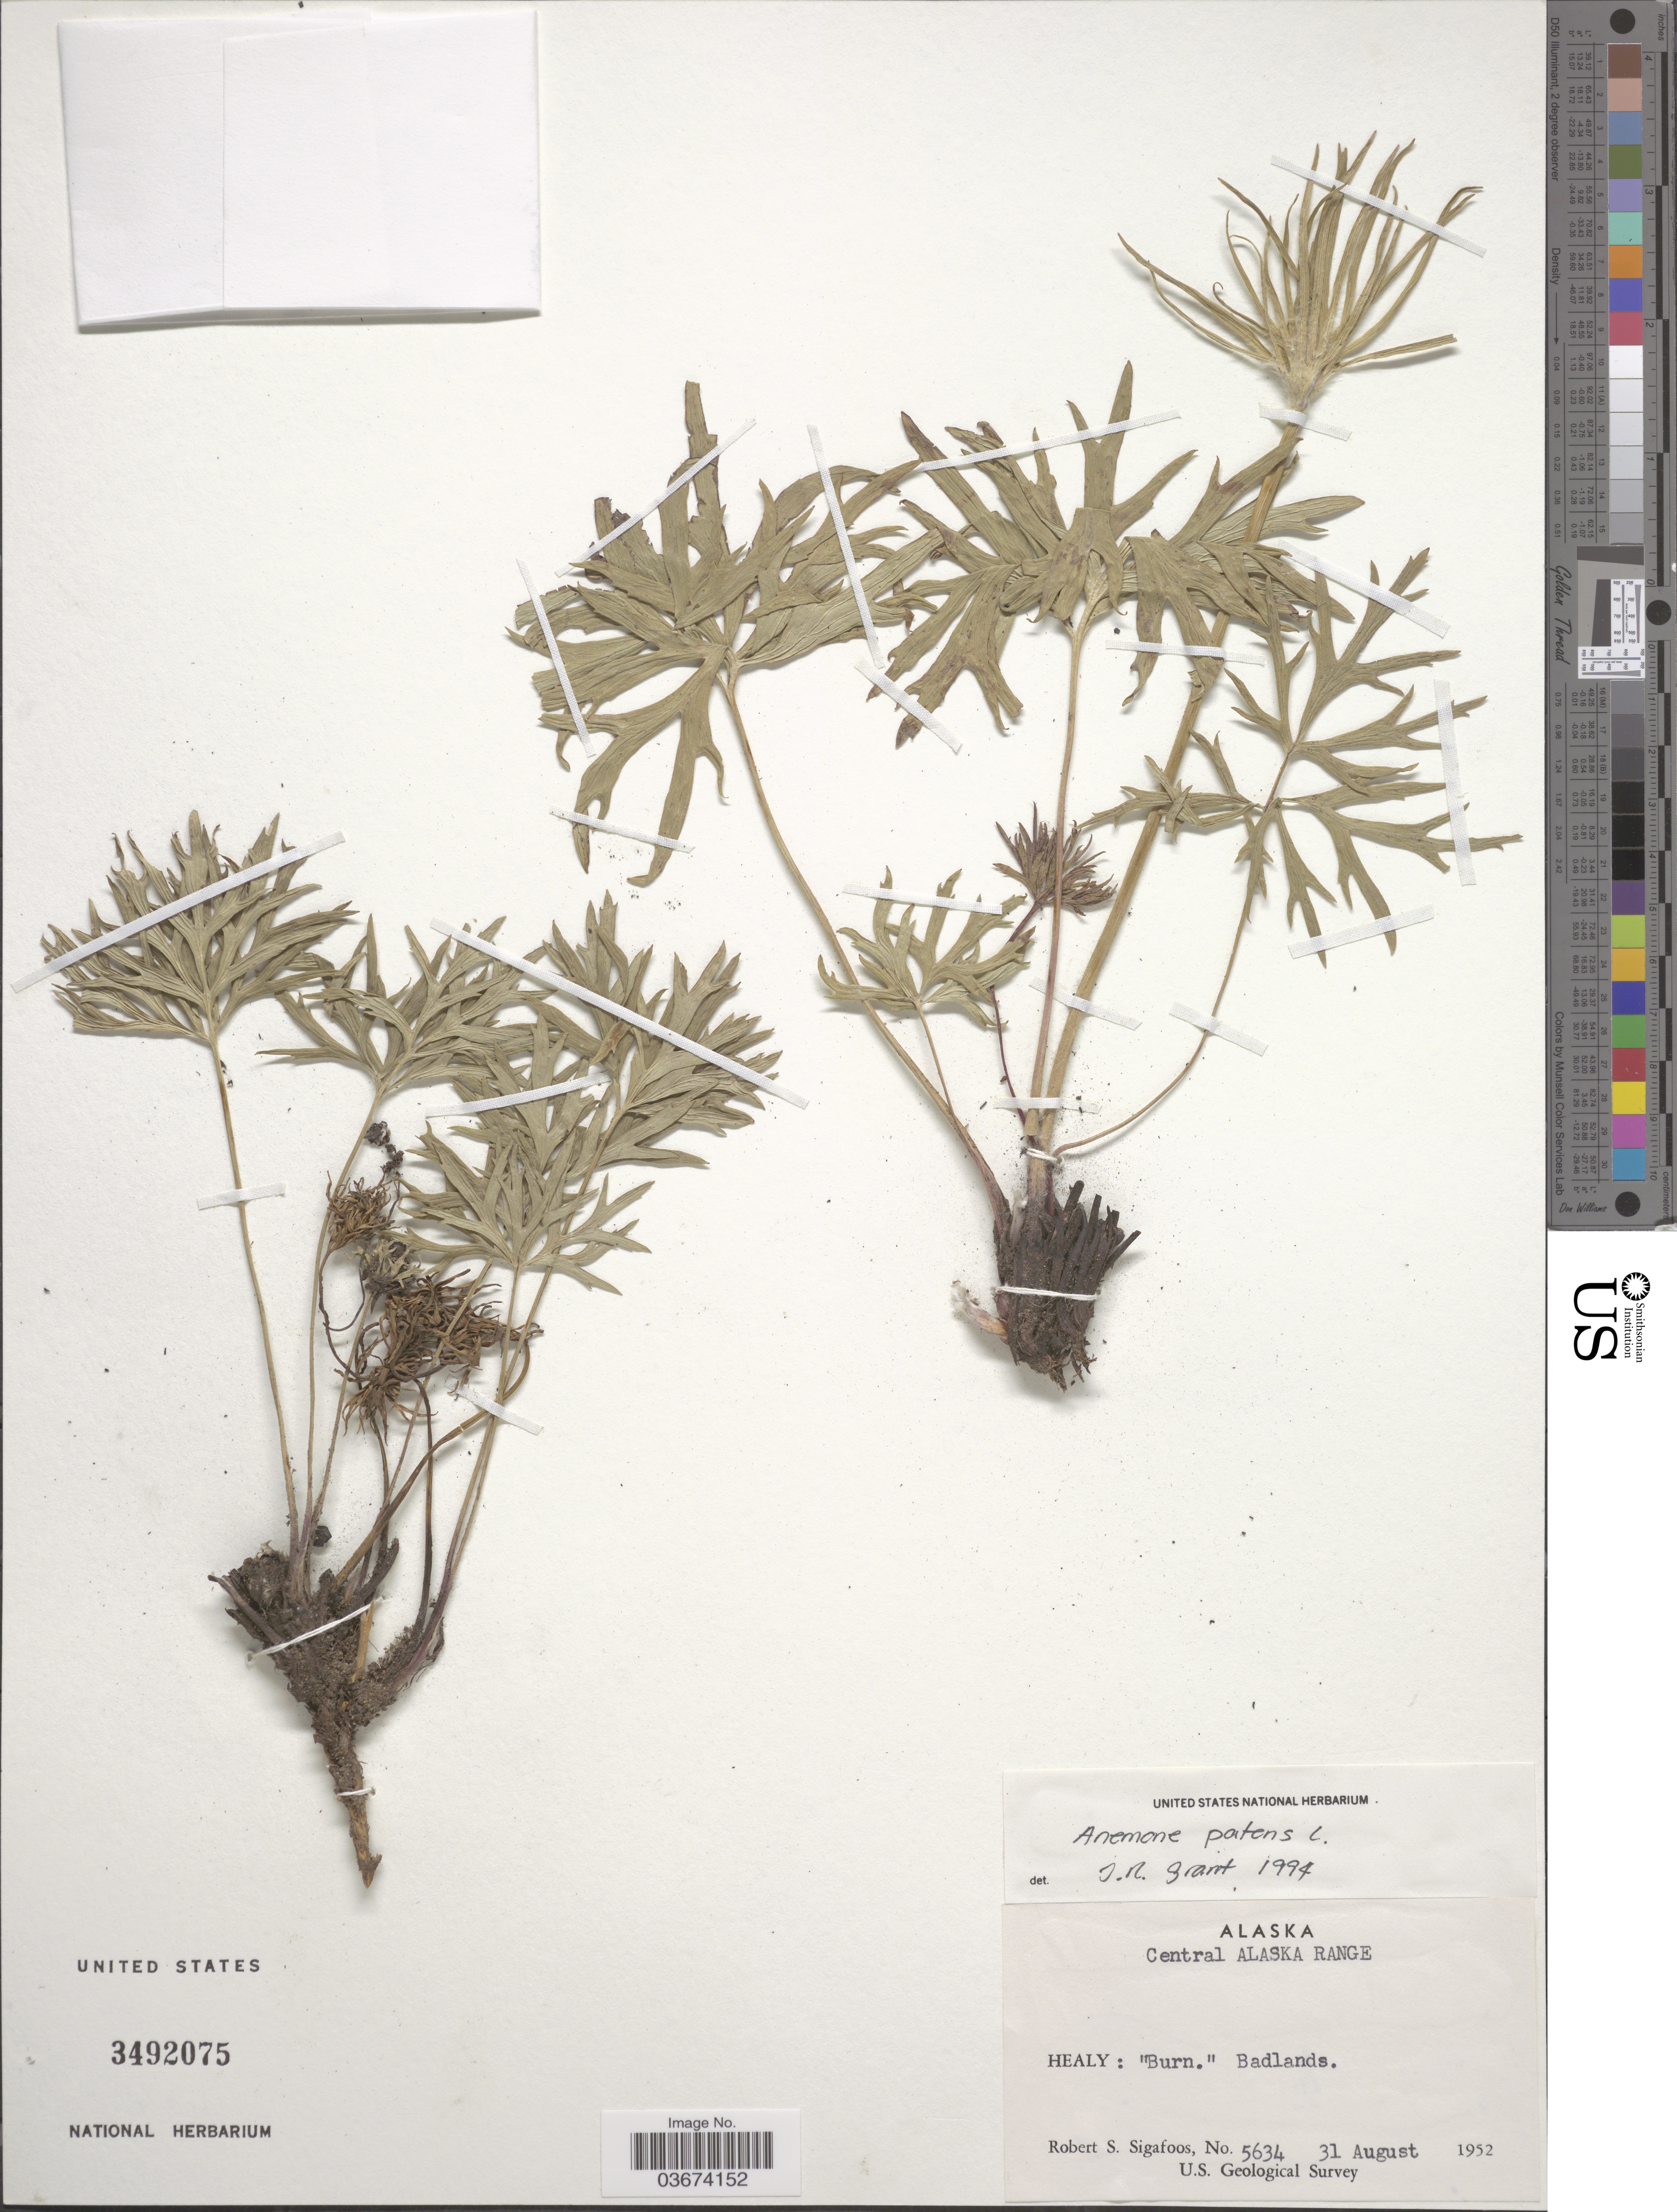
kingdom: Plantae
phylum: Tracheophyta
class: Magnoliopsida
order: Ranunculales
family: Ranunculaceae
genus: Pulsatilla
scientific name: Pulsatilla nuttalliana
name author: (DC.) Bercht. & J. Presl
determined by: Strong, Mark T., (BOT), Smithsonian Institution - National Museum of Natural History (UNITED STATES)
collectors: R. Sigafoos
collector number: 5634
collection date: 1952-08-31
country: United States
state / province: Alaska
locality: Central Alaska Range. Healy: "Burn." Badlands.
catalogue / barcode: US 3492075